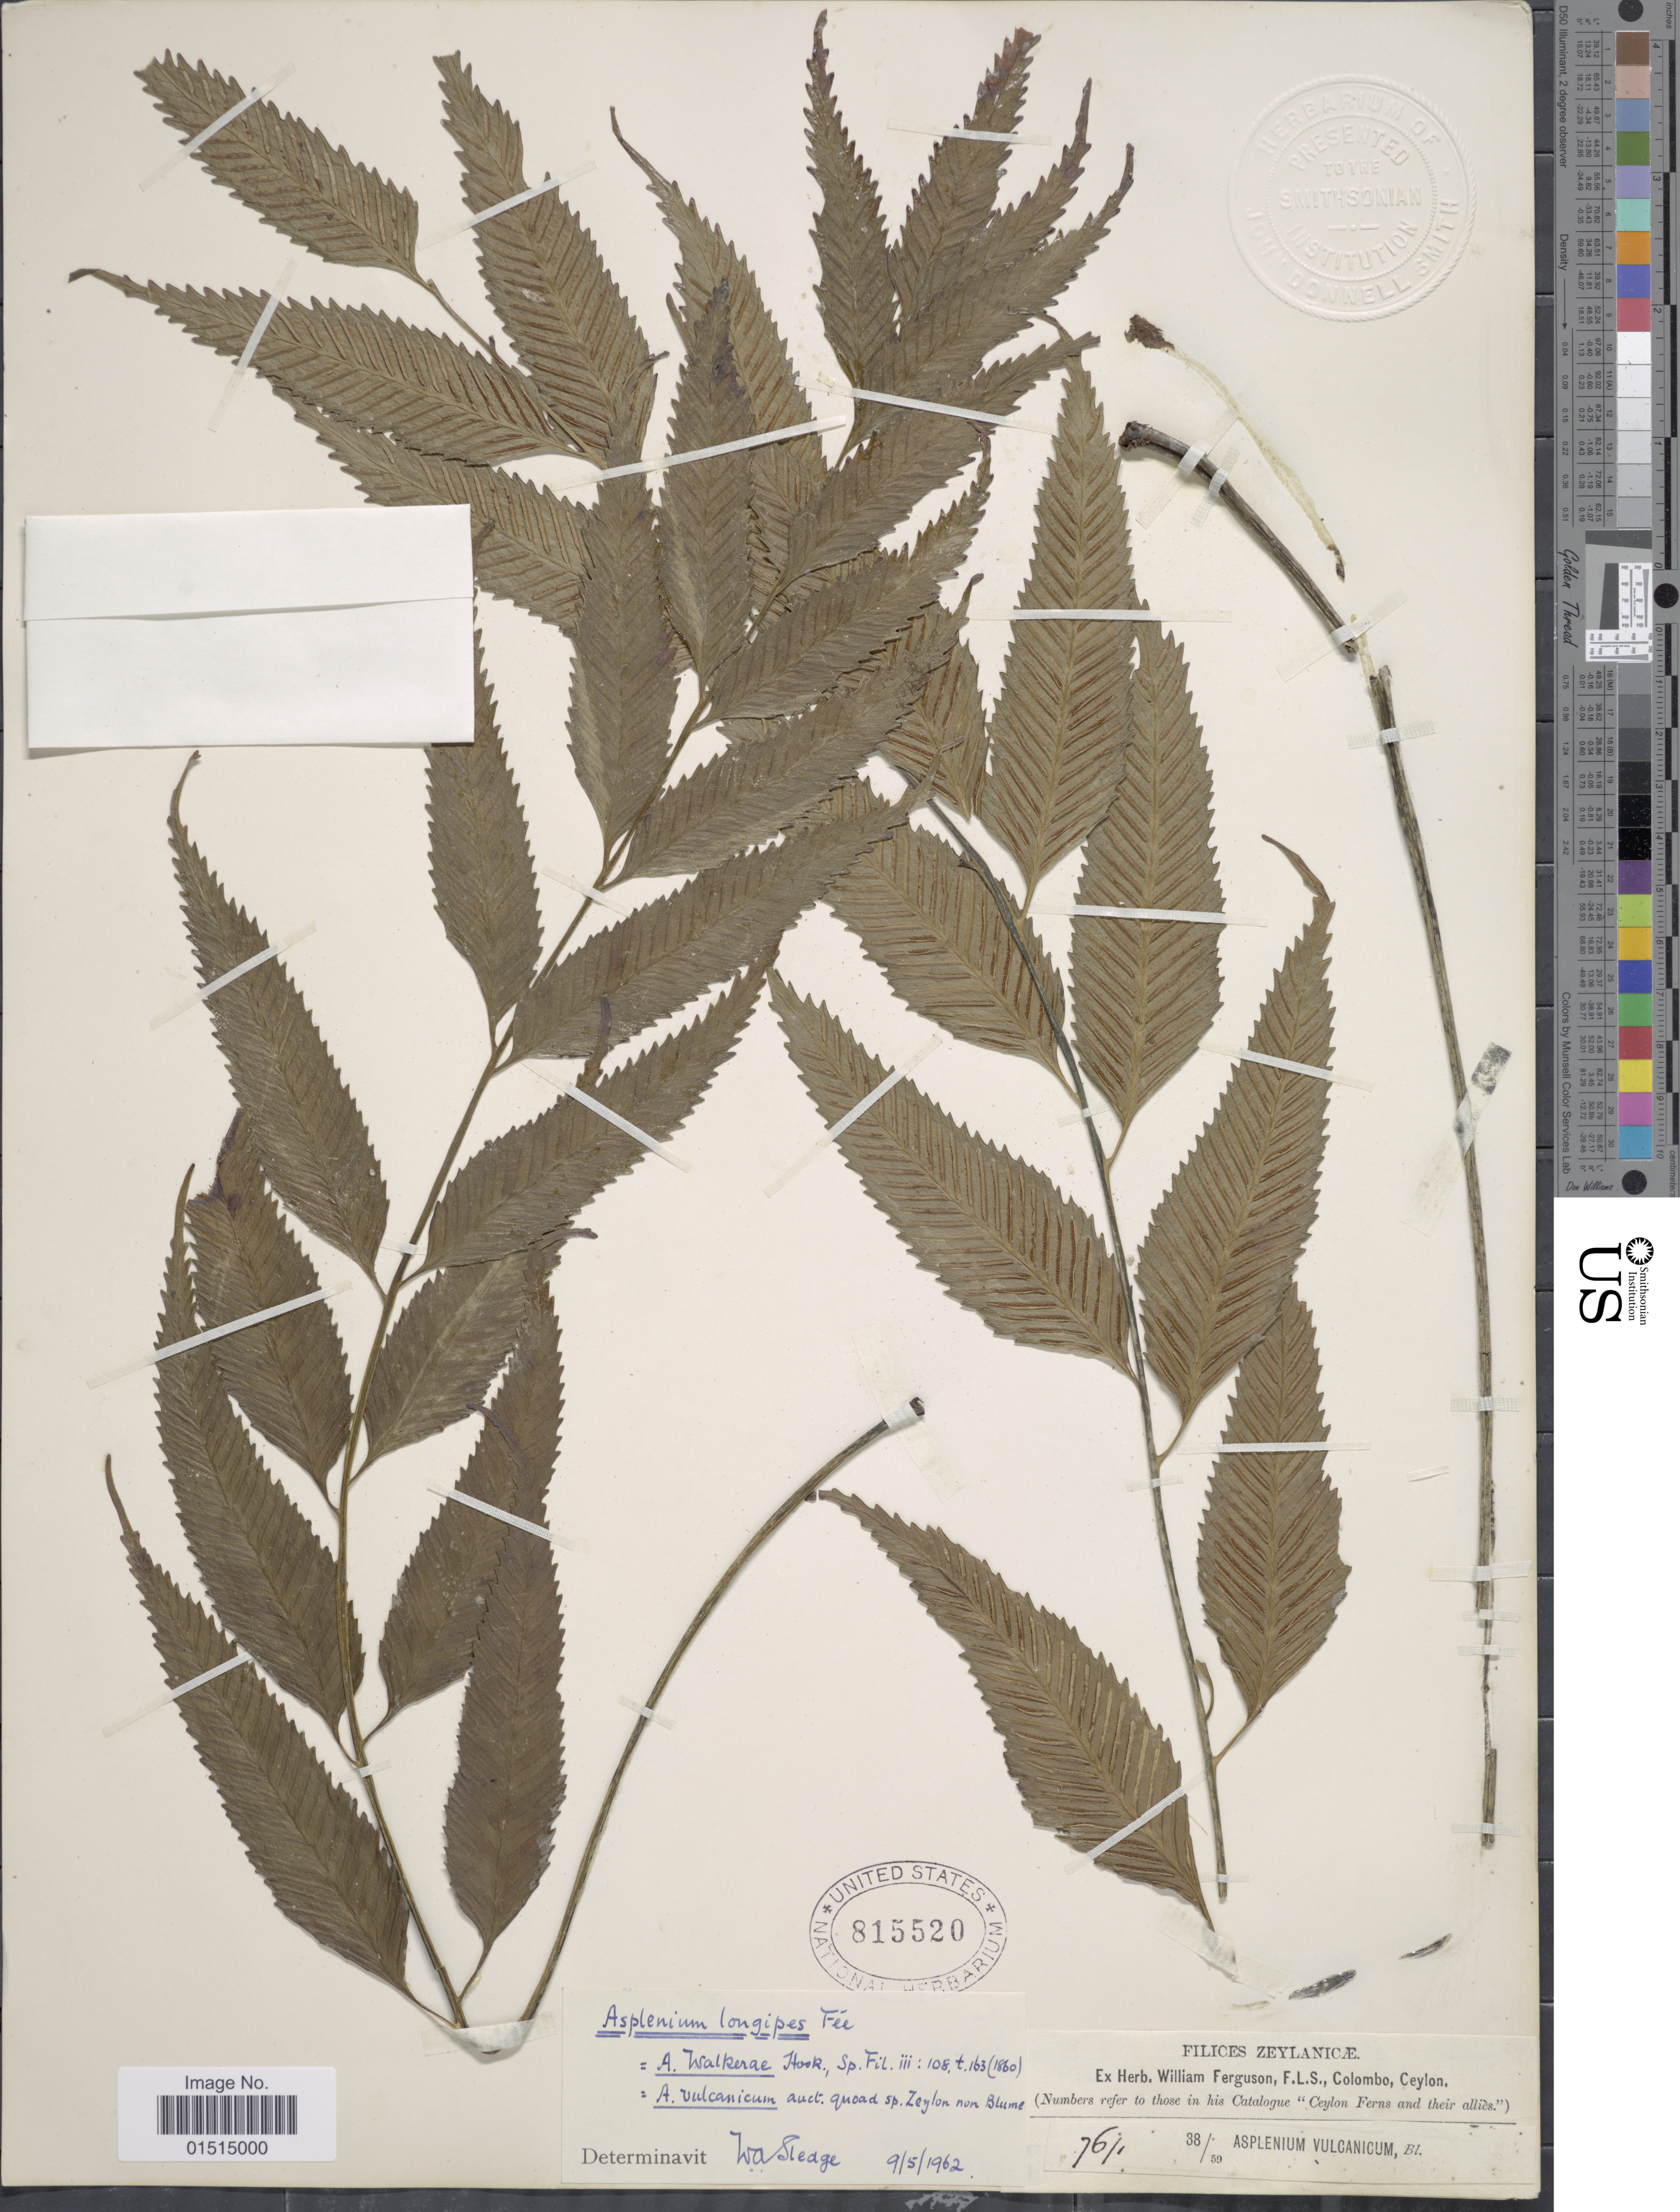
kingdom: Plantae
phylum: Tracheophyta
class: Polypodiopsida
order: Polypodiales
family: Aspleniaceae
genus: Asplenium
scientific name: Asplenium longipes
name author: Fée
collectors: ex herb. W. Ferguson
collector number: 76/1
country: Sri Lanka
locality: Filices Zeylanicae. F.L.S., Colombo, Ceylon.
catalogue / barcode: US 815520